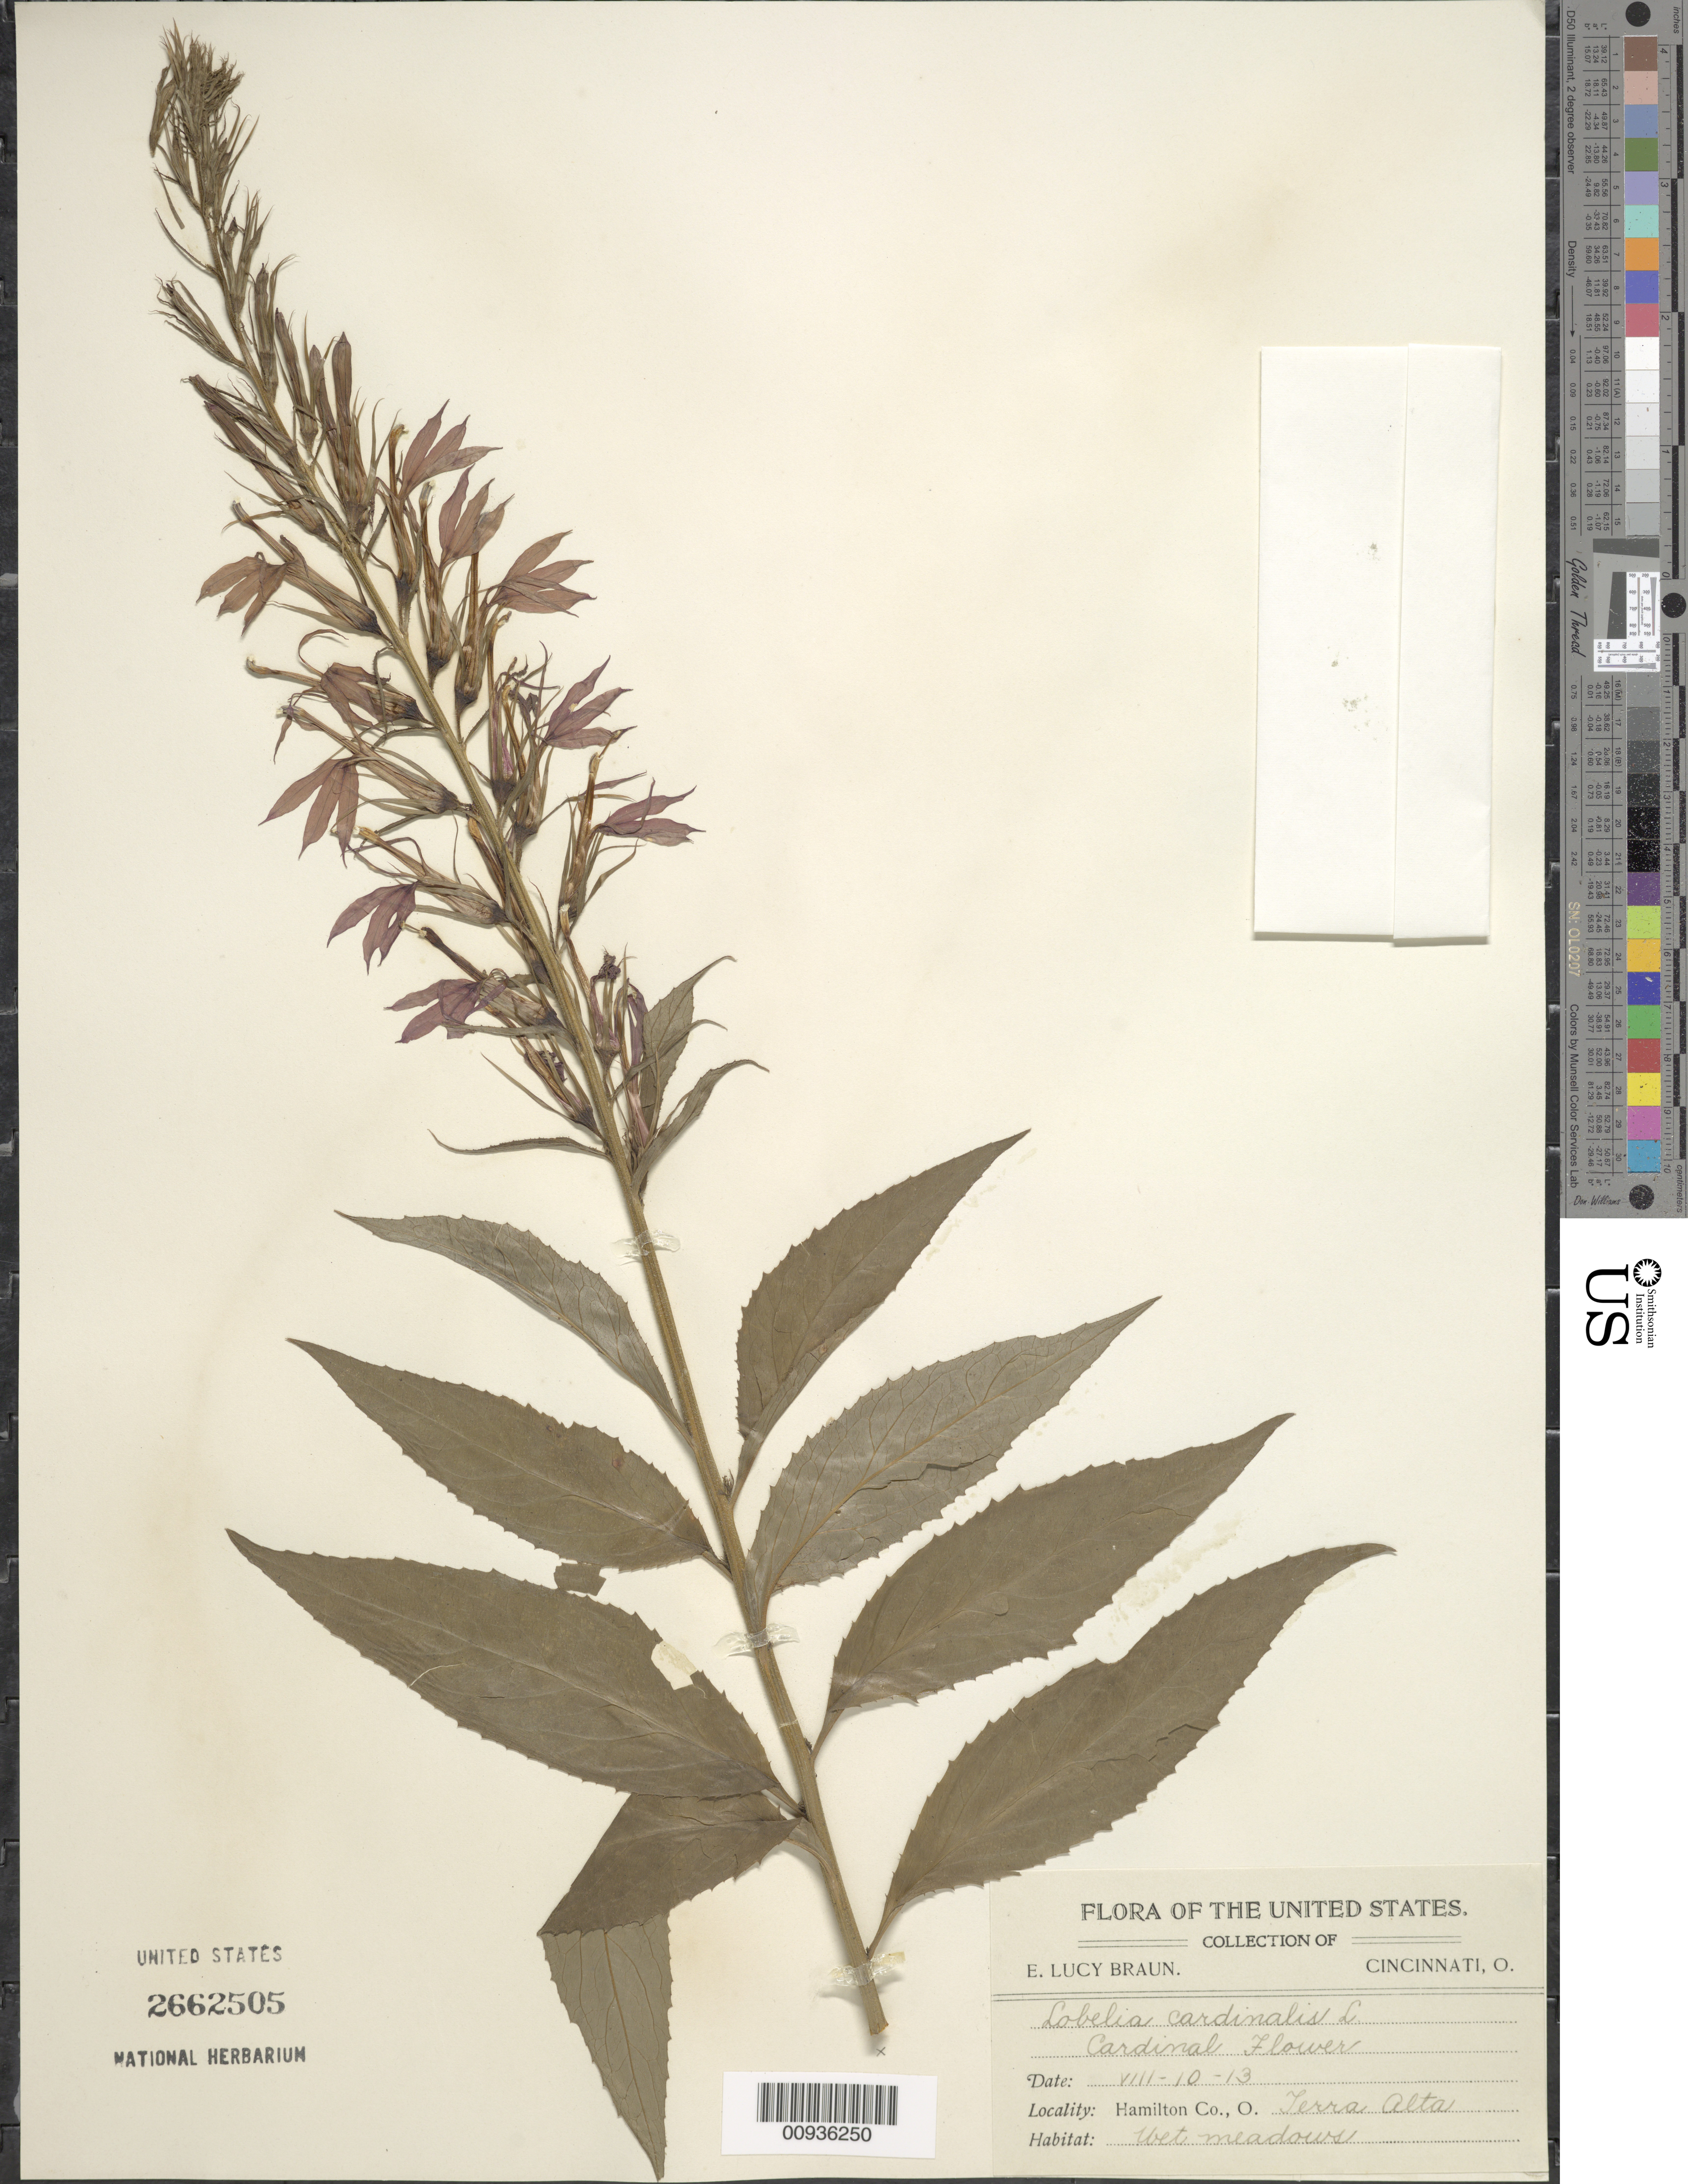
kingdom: Plantae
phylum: Tracheophyta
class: Magnoliopsida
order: Asterales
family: Campanulaceae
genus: Lobelia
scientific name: Lobelia cardinalis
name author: L.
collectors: E. L. Braun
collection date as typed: VIII - 10 - 13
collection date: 1913-08-10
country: United States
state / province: Ohio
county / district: Hamilton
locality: Terra Alta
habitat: wet meadows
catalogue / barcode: US 2662504